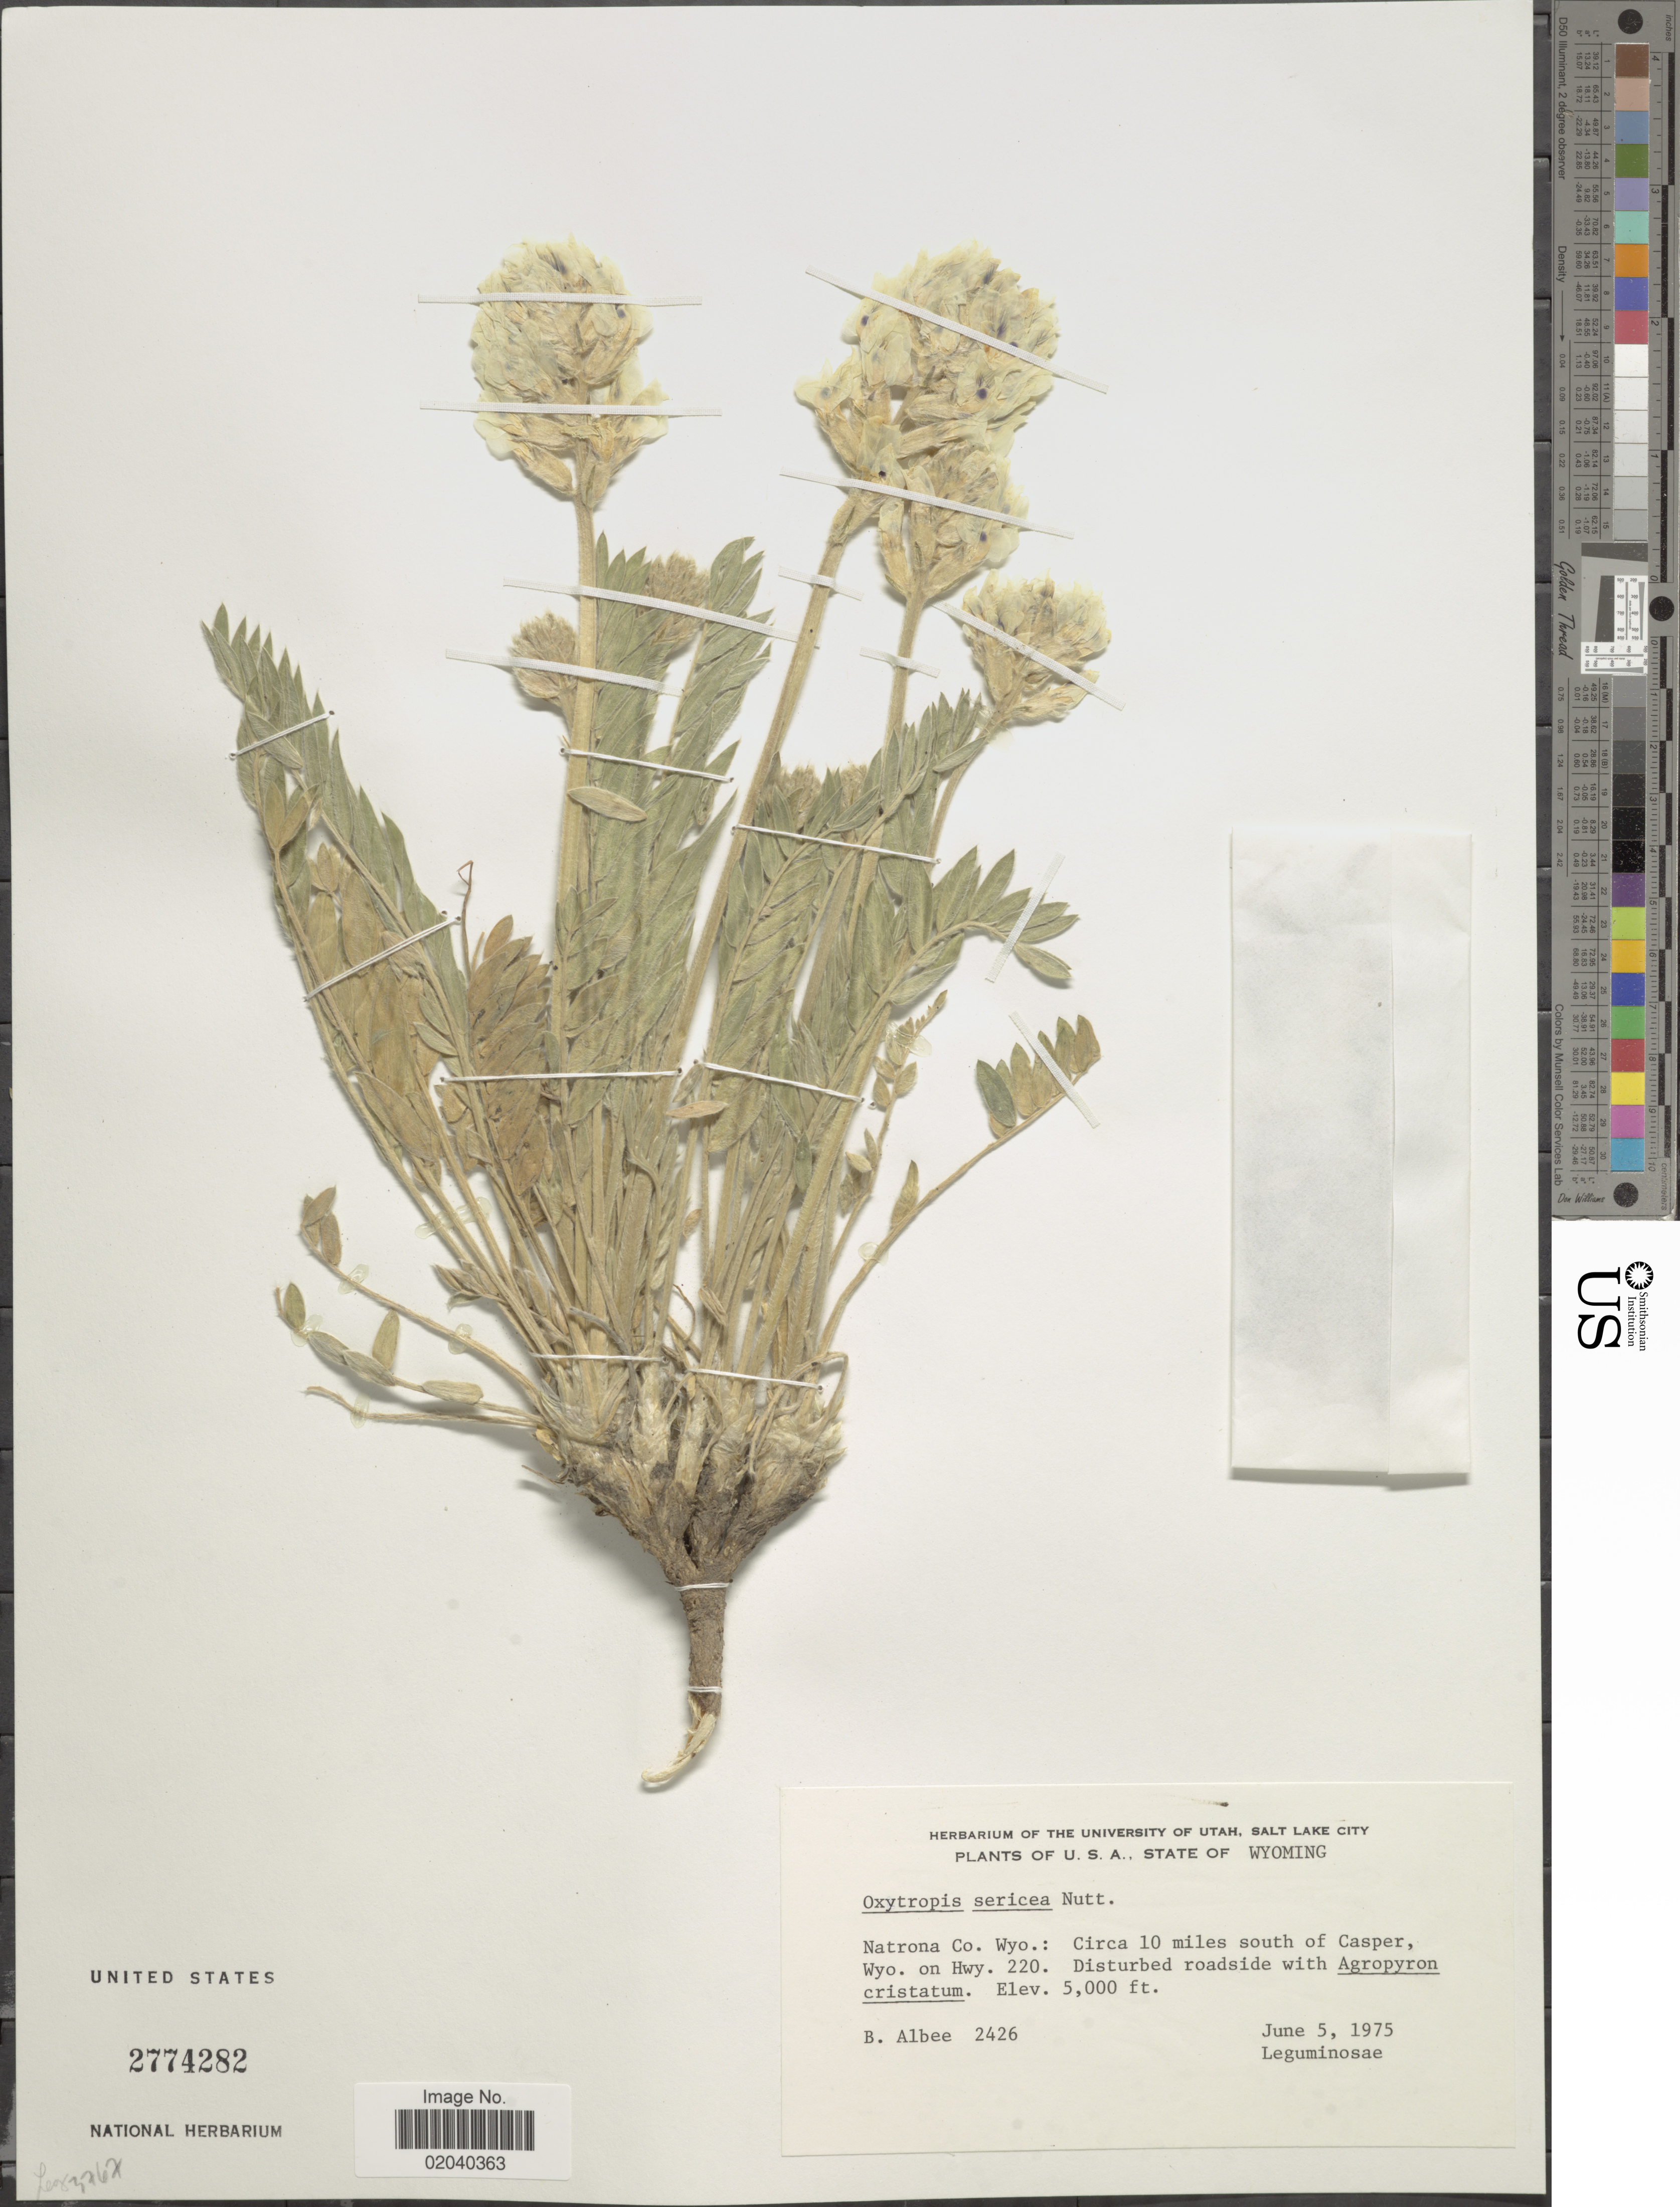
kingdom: Plantae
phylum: Tracheophyta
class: Magnoliopsida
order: Fabales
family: Fabaceae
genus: Oxytropis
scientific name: Oxytropis sericea var. sericea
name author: Nutt.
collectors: B. Albee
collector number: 2426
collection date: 1975-06-05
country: United States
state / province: Wyoming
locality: Natrona Co. Wyo.: Circa 10 miles south of Casper, Wyo. on Hwy. 220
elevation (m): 1524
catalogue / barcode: US 2774282